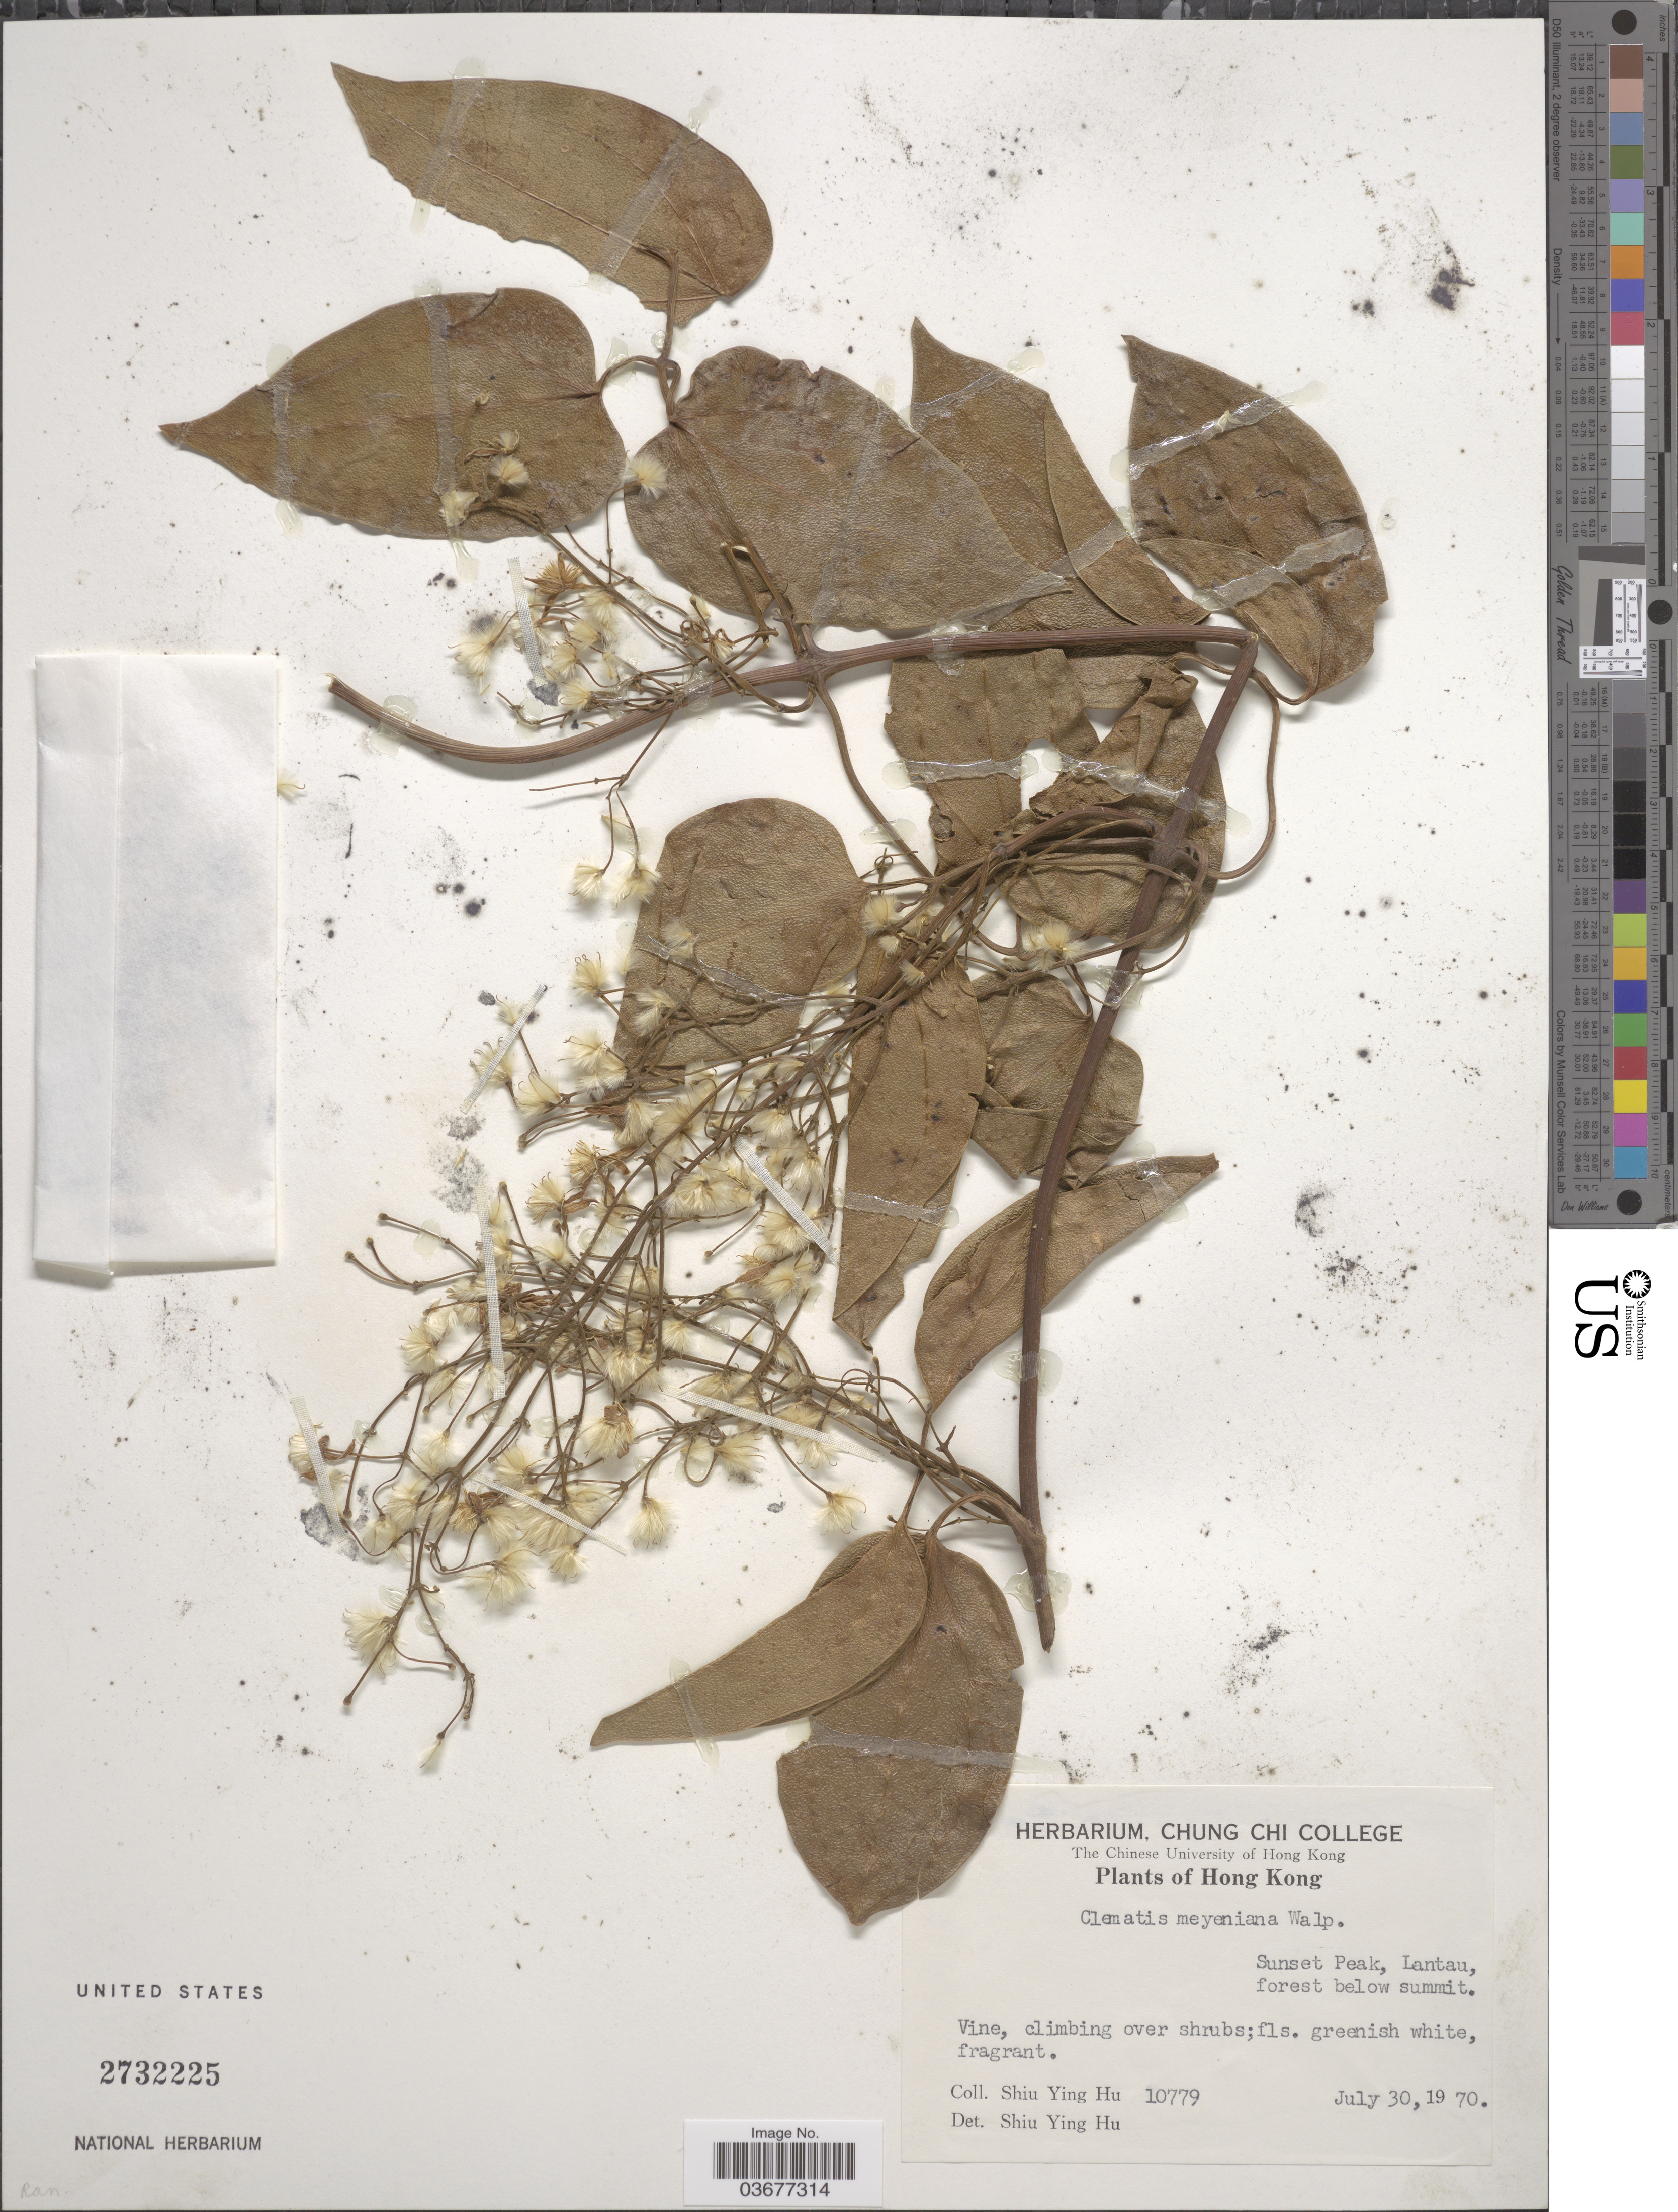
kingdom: Plantae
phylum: Tracheophyta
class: Magnoliopsida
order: Ranunculales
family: Ranunculaceae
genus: Clematis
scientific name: Clematis meyeniana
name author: Walp.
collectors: S. Y. Hu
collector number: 10779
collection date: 1970-07-30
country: China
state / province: Hong Kong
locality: Sunset Peak, Lantau, forest below summit.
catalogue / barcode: US 2732225